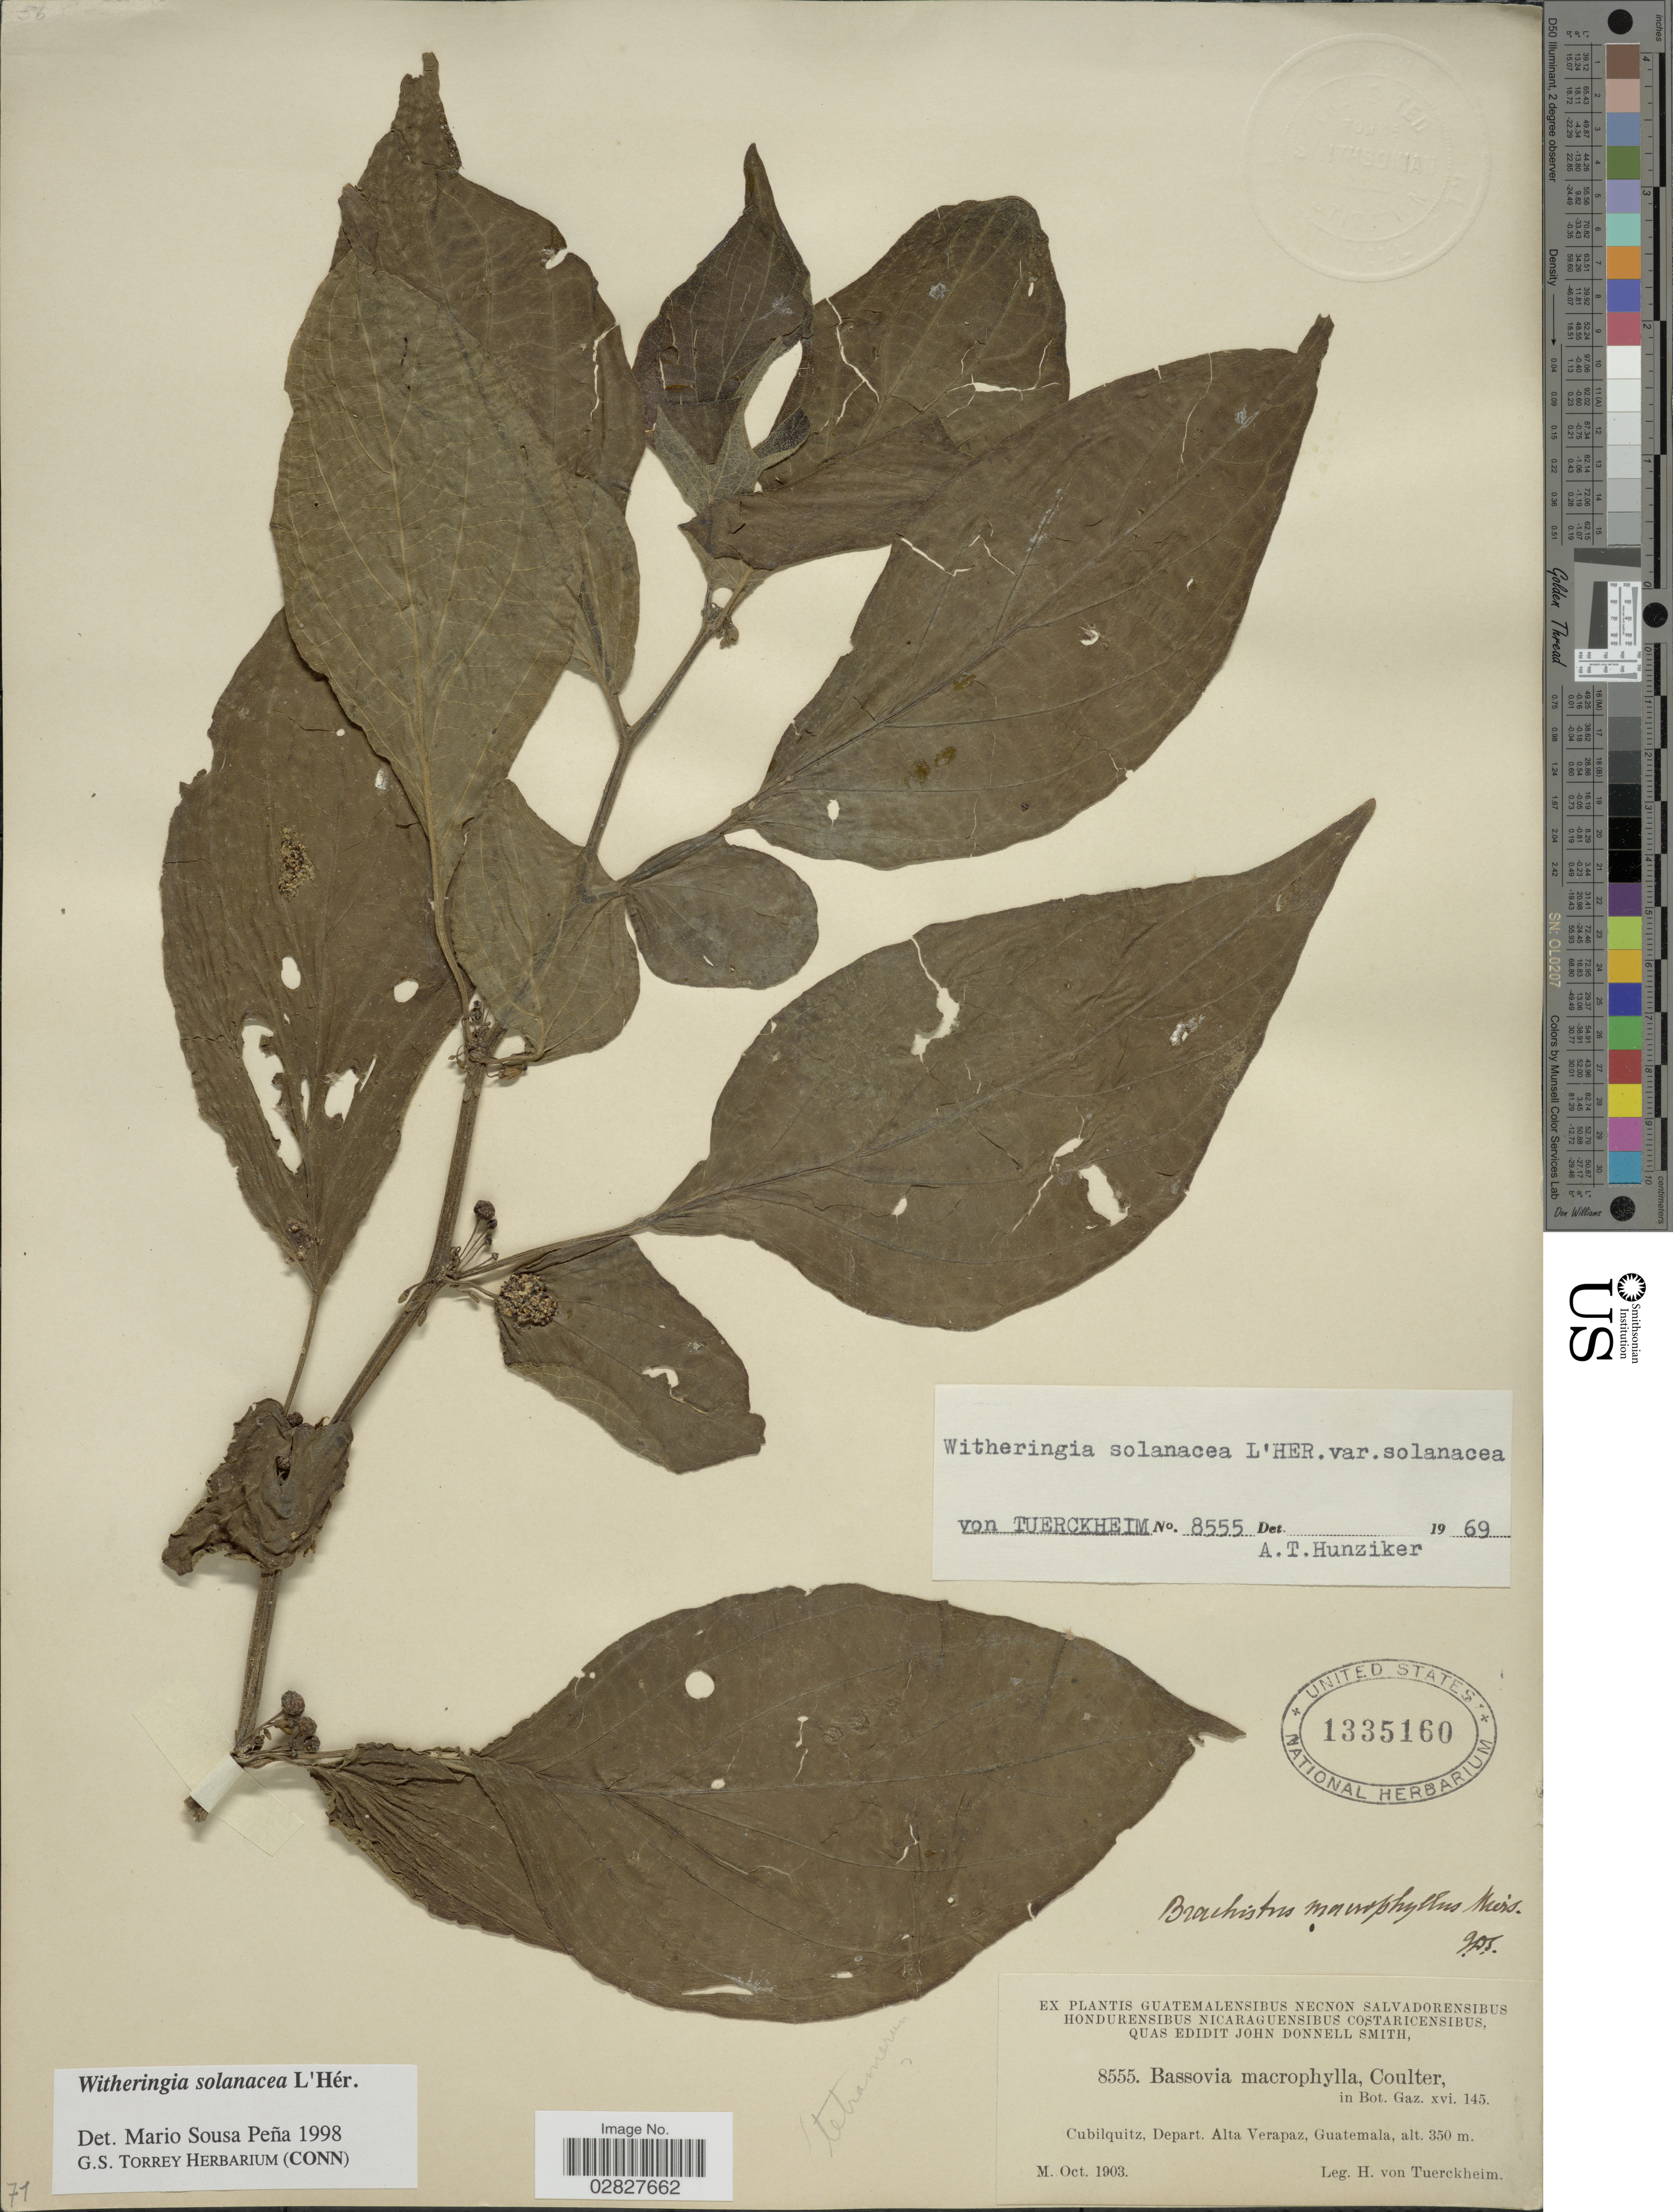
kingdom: Plantae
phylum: Tracheophyta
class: Magnoliopsida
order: Solanales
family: Solanaceae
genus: Witheringia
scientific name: Witheringia solanacea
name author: L'Hér.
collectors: H. von Türckheim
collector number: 8555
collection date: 1903-10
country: Guatemala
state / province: Alta Verapaz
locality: Cubiliquitz, Depart. Alta Verapaz.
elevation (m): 350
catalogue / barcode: US 1335160